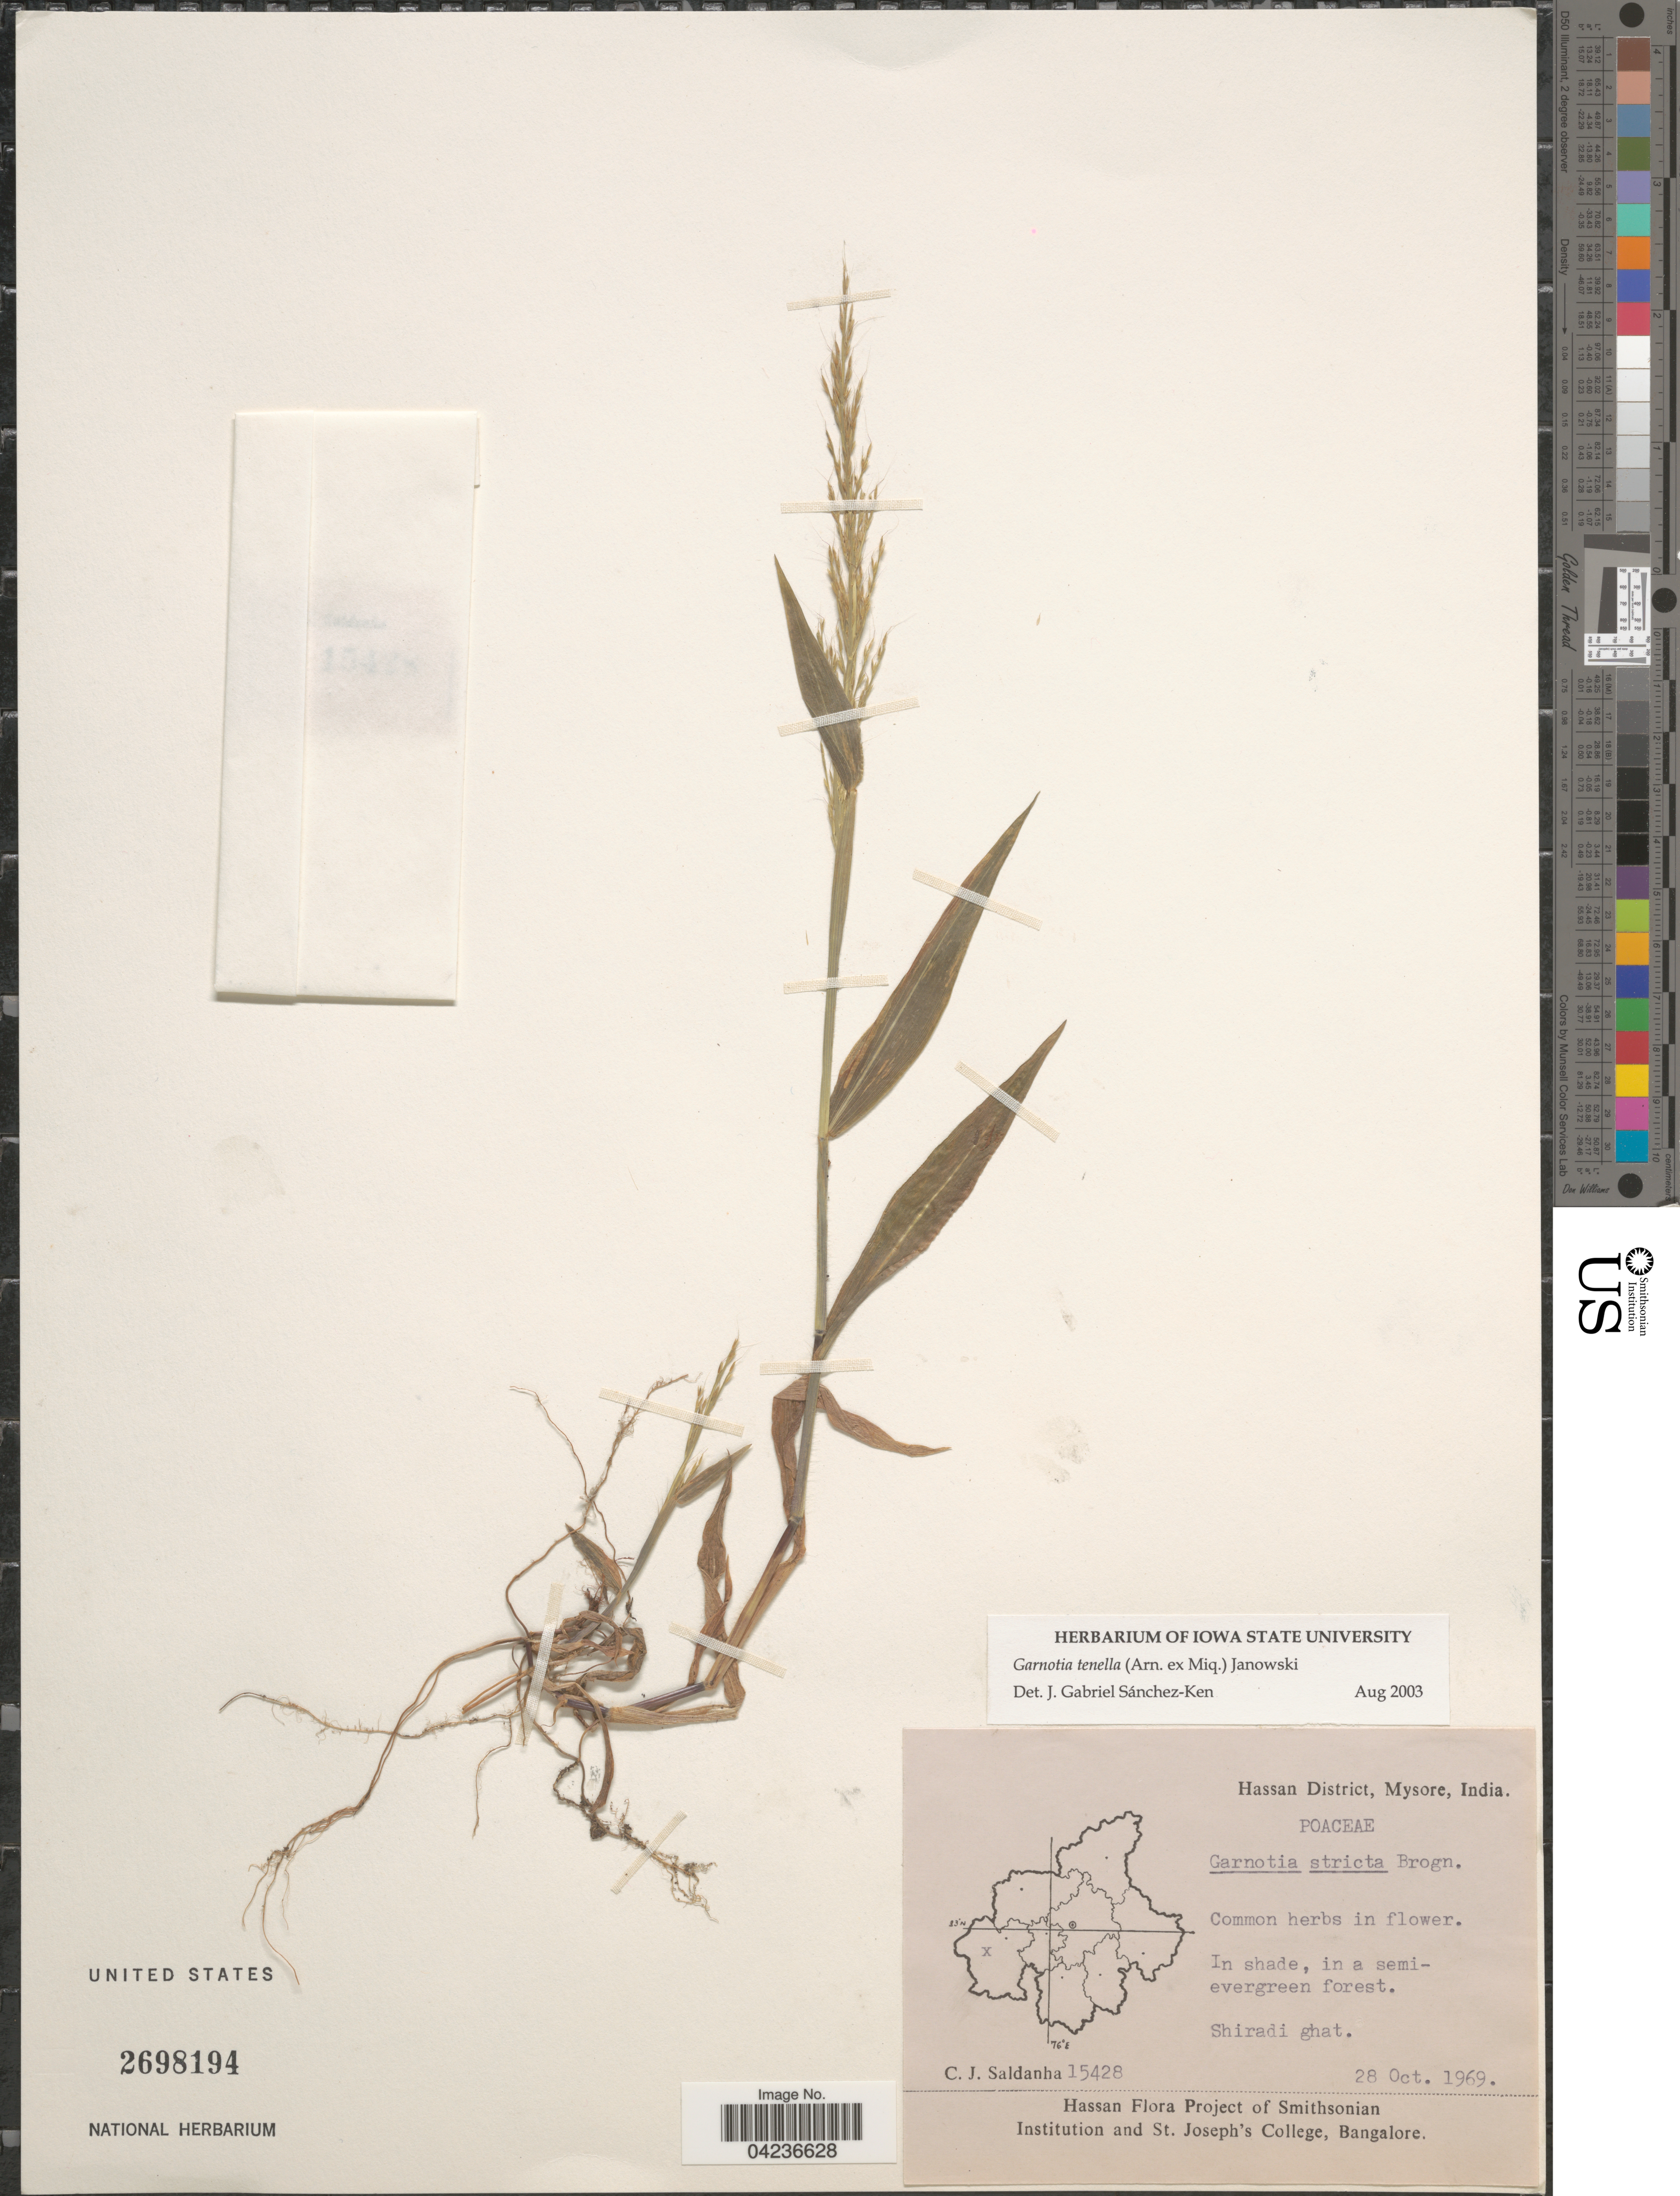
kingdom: Plantae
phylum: Tracheophyta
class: Liliopsida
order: Poales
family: Poaceae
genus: Garnotia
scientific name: Garnotia tenella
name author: (Arn. ex Miq.) Miq.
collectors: C. J. Saldanha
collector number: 15428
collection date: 1969-10-28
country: India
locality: Hassan District, Mysore. Shiradi ghat.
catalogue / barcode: US 2698194